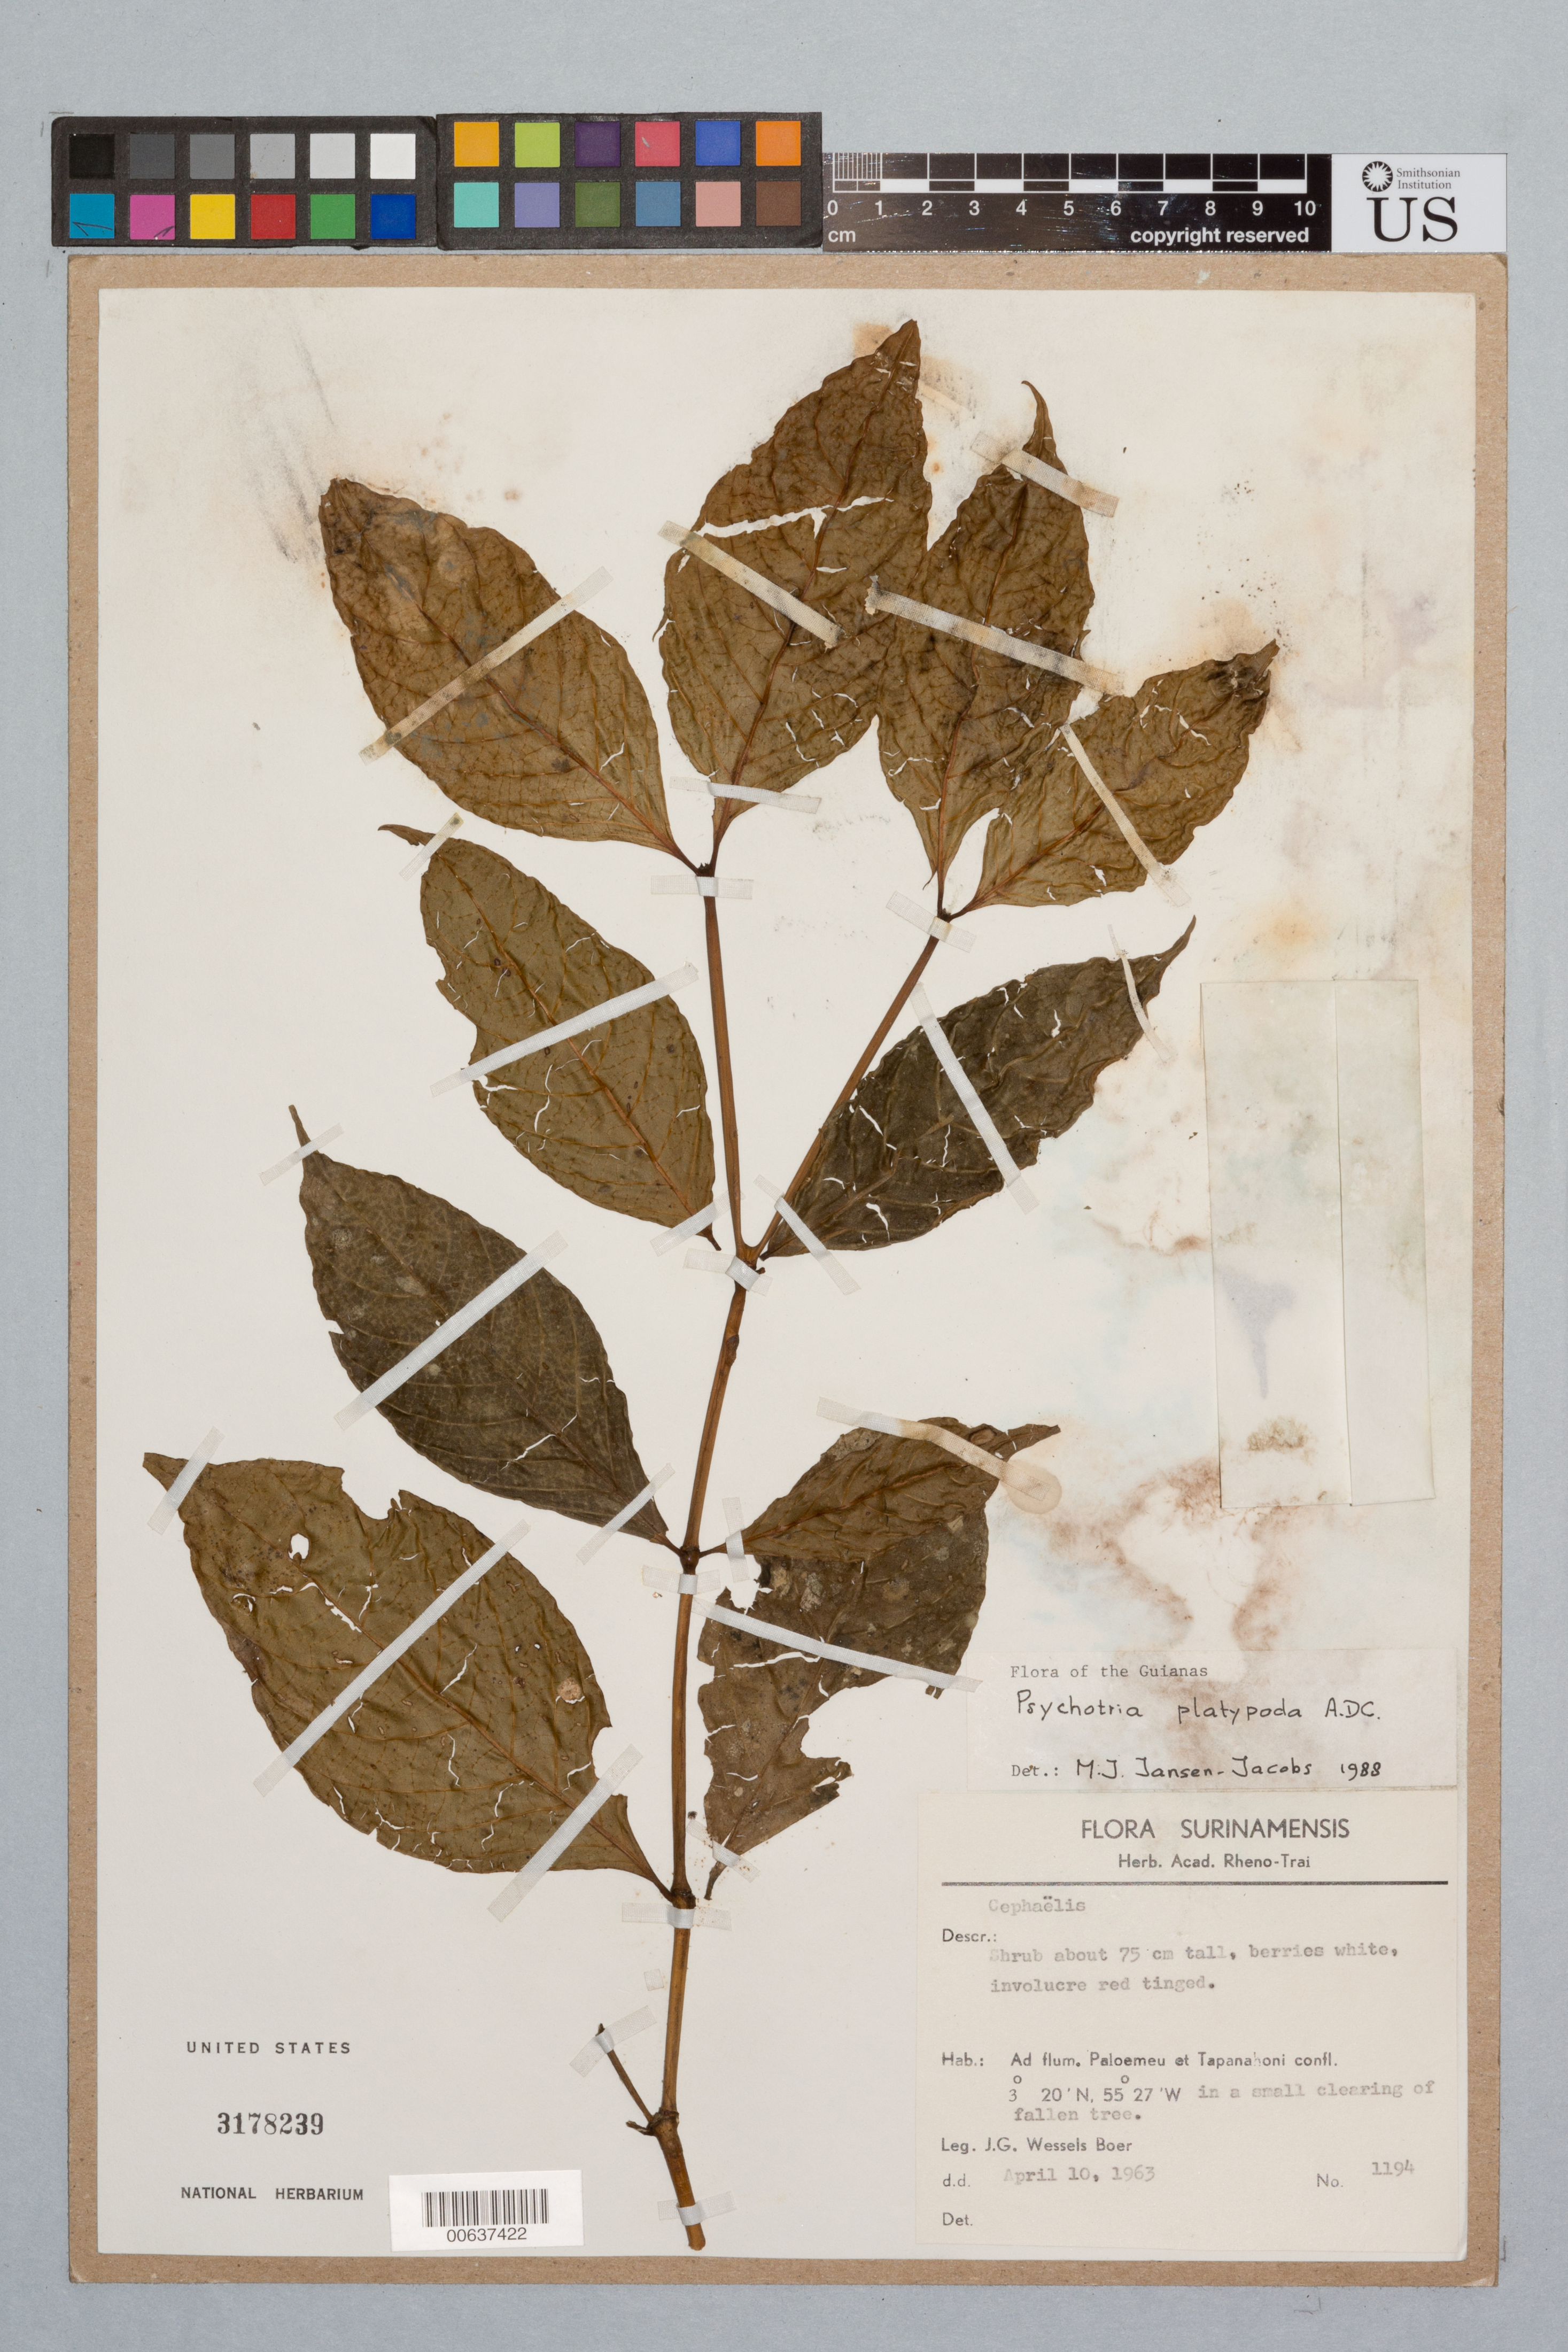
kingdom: Plantae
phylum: Tracheophyta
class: Magnoliopsida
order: Gentianales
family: Rubiaceae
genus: Palicourea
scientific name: Palicourea dichotoma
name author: (Rudge) Delprete & J.H. Kirkbr.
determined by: Kirkbride, J. H., Jr.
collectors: J. G. Wessels Boer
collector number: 1194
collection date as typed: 10-Apr-63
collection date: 1963-04-10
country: Suriname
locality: Ad flum. Paloemeu et Tapanahoni confl.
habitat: Small clearing of fallen tree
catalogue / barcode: US 3178239